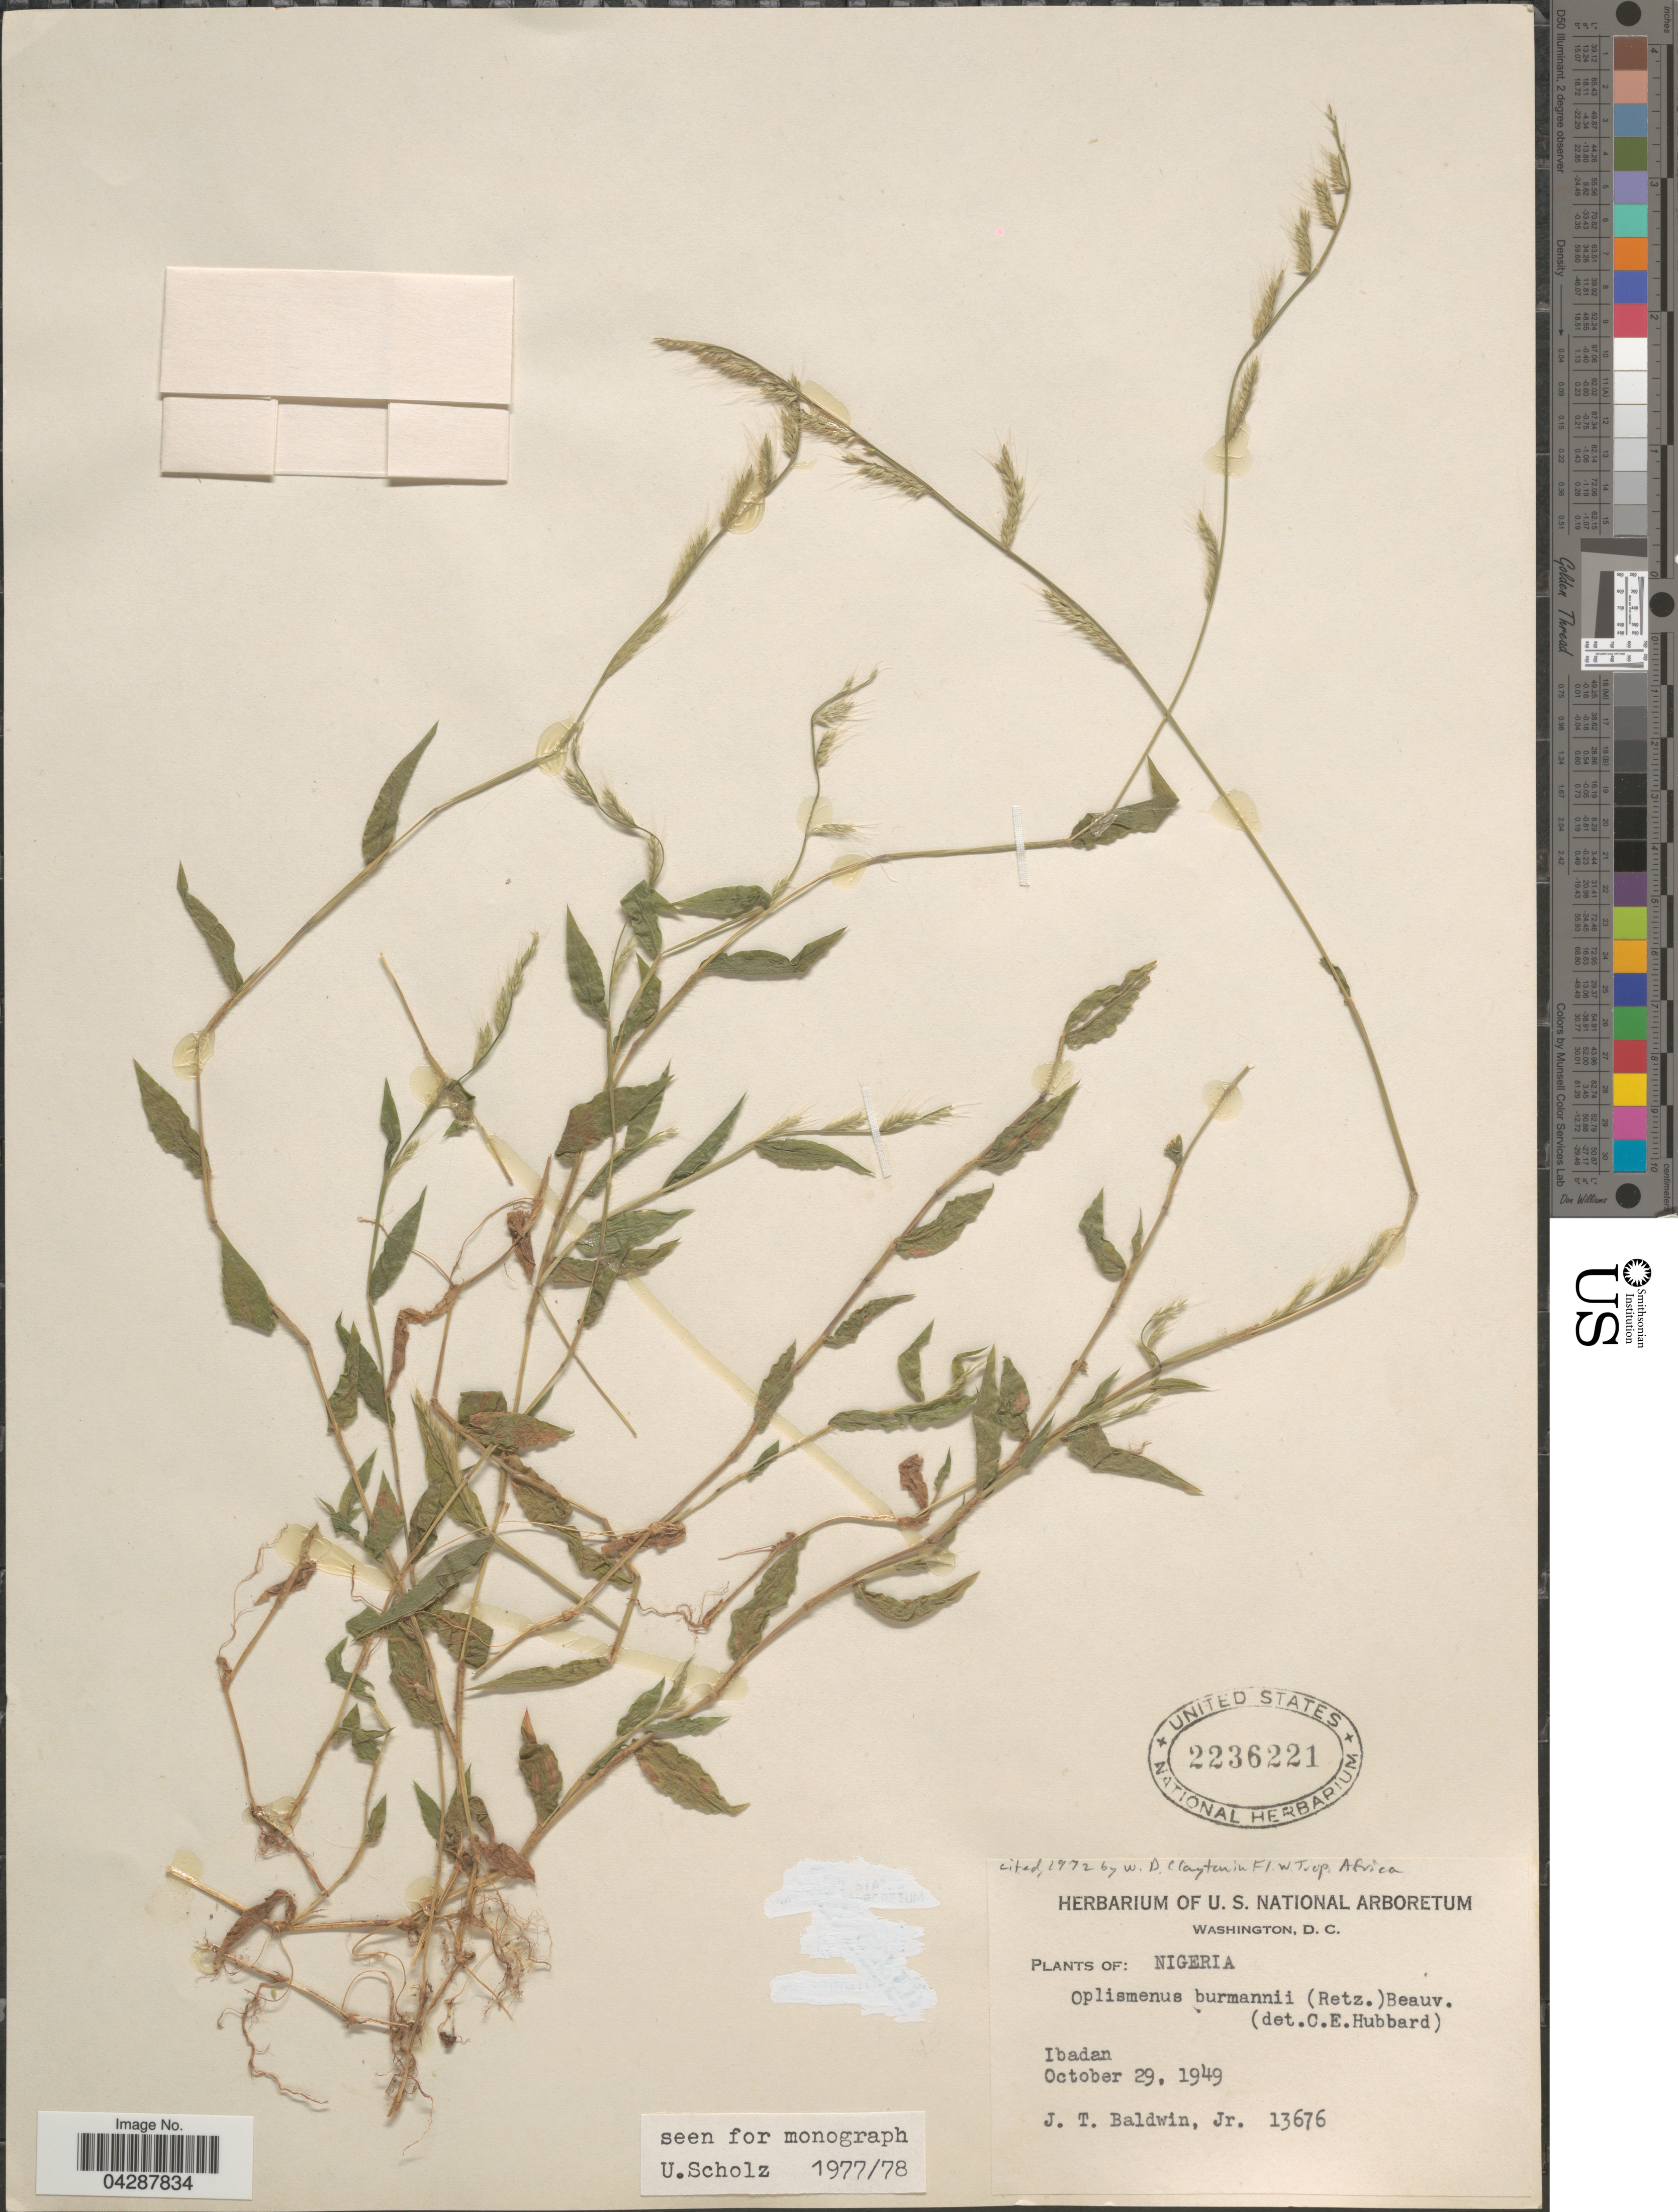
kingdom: Plantae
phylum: Tracheophyta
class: Liliopsida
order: Poales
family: Poaceae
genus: Oplismenus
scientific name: Oplismenus burmannii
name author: (Retz.) P. Beauv.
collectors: J. T. Baldwin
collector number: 13676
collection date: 1949-10-29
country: Nigeria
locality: Ibadan.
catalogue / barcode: US 2236221